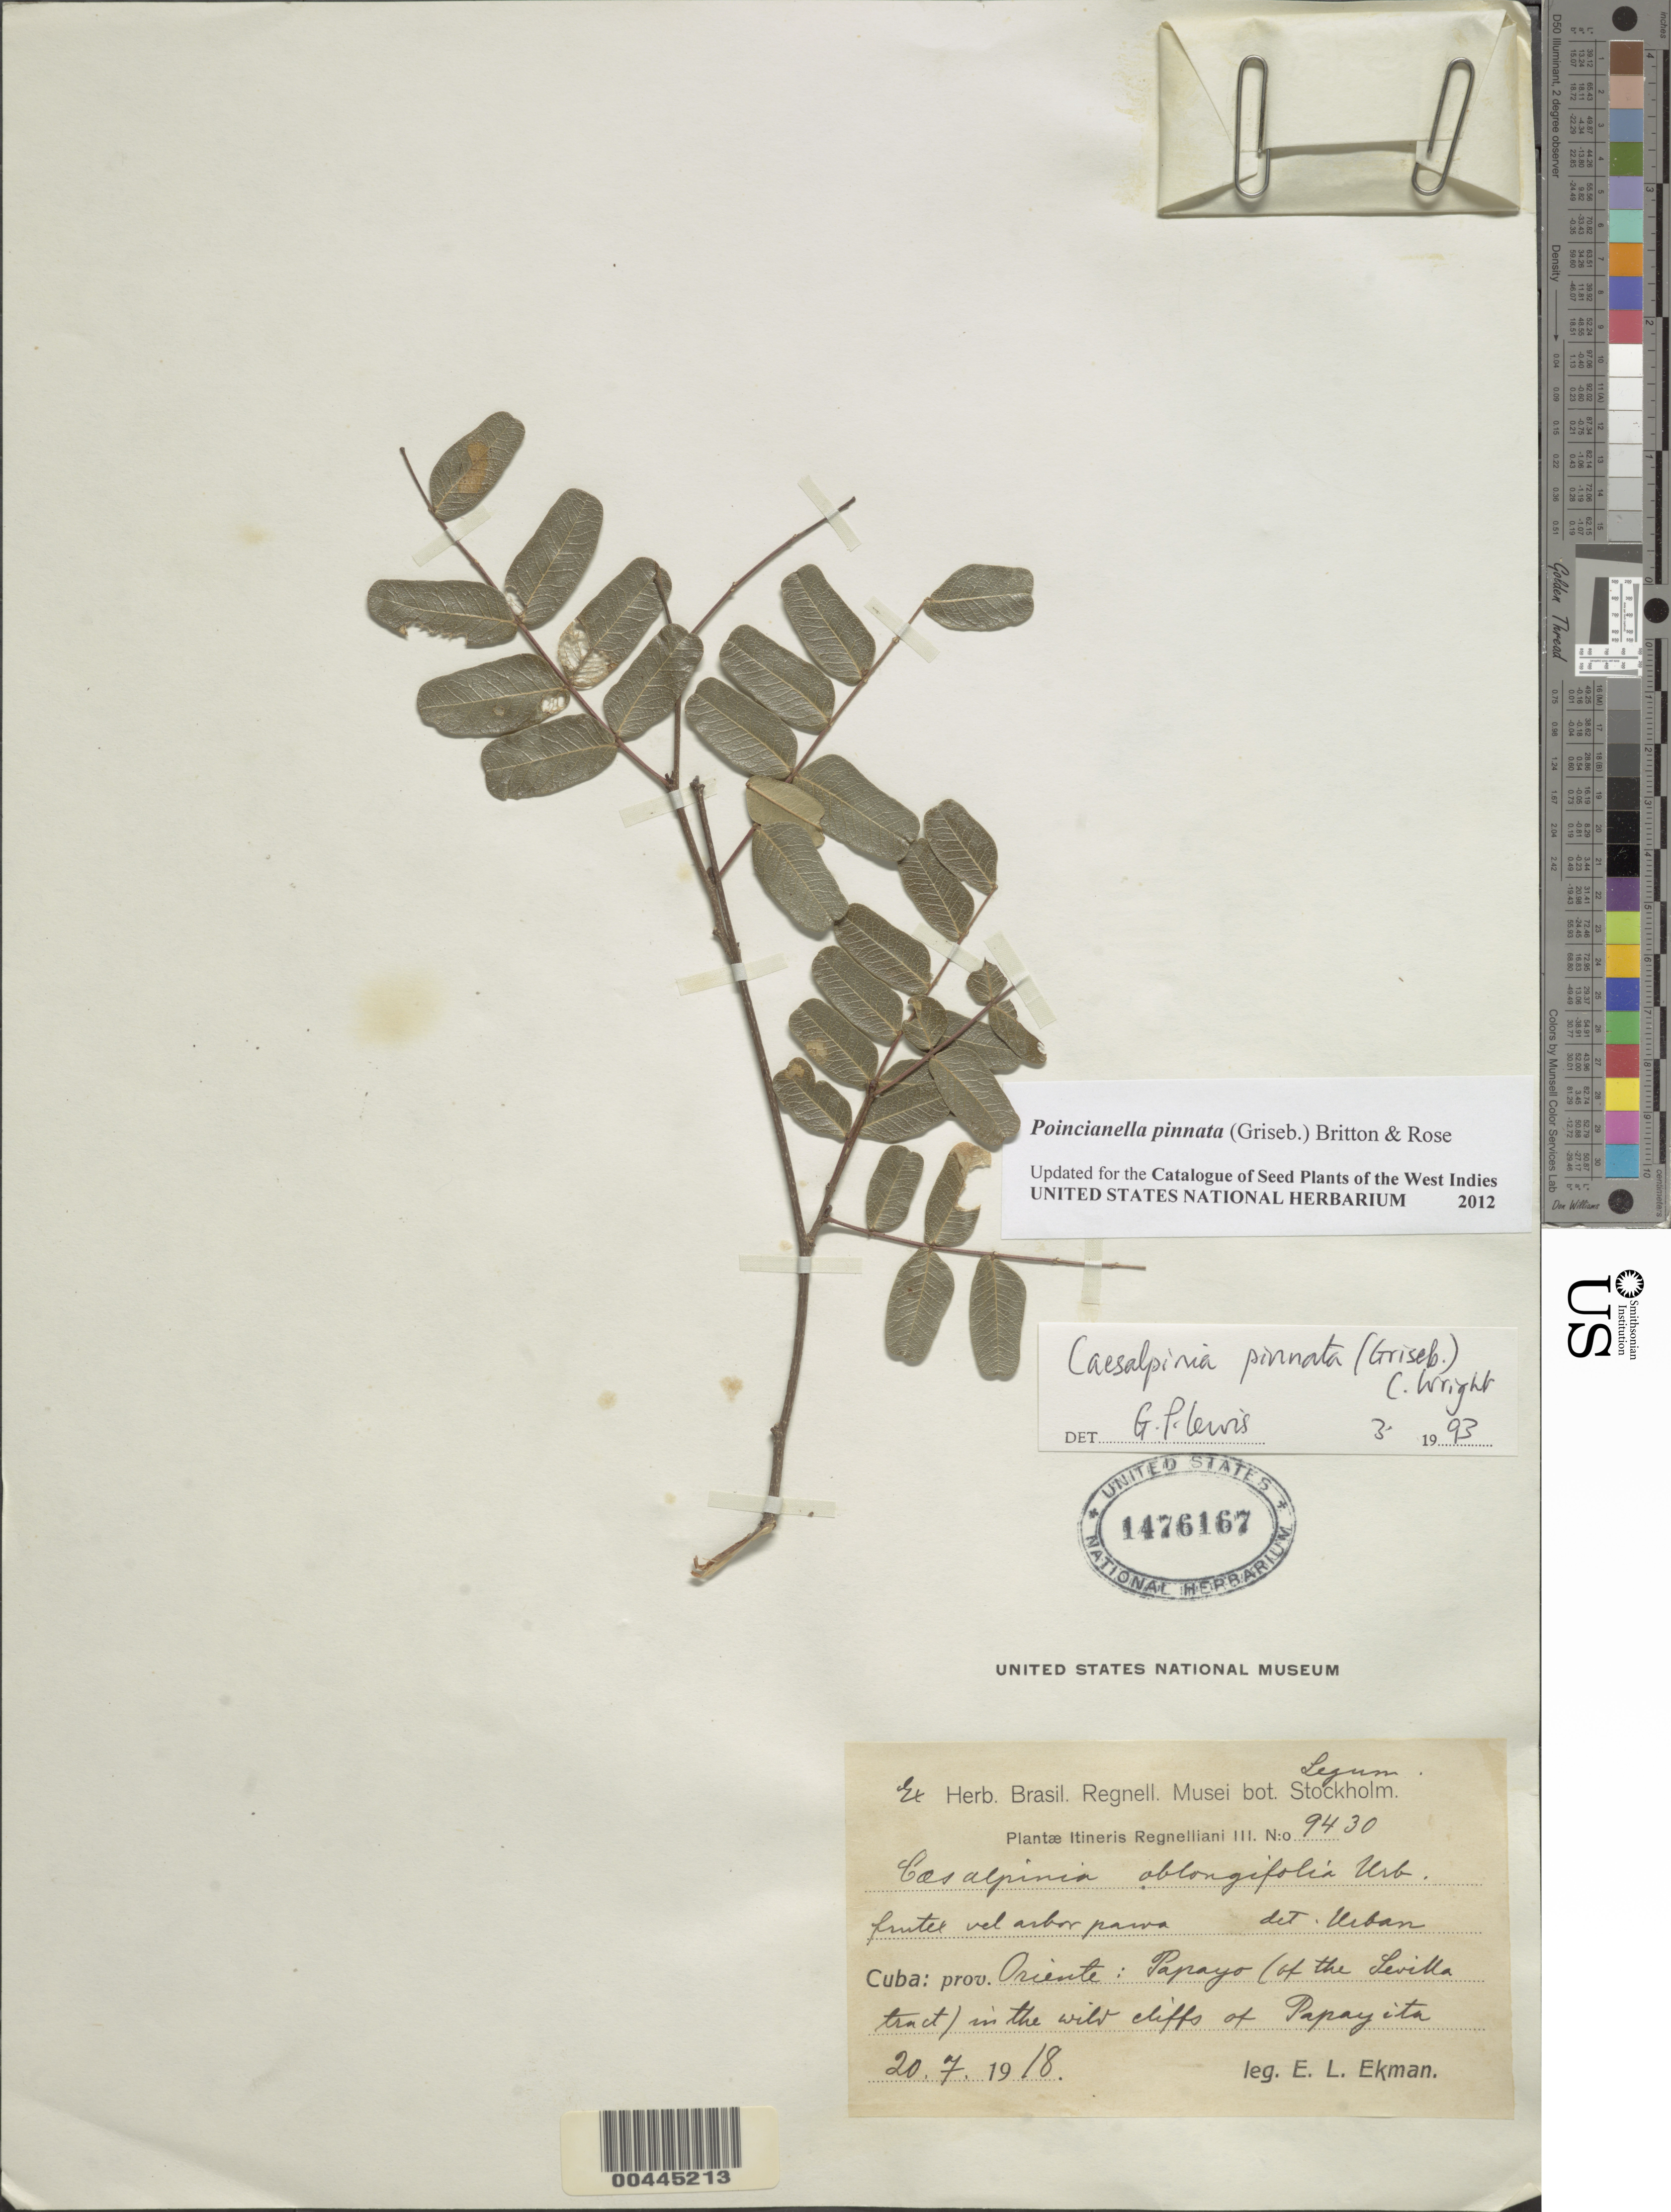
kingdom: Plantae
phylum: Tracheophyta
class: Magnoliopsida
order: Fabales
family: Fabaceae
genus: Cenostigma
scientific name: Cenostigma pinnatum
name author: (Griseb.) Gagnon & G.P. Lewis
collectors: E. L. Ekman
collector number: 9430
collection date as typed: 20 Jul 1918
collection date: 1918-07-20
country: Cuba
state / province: Oriente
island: Greater Antilles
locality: Papayo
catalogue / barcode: US 1476167